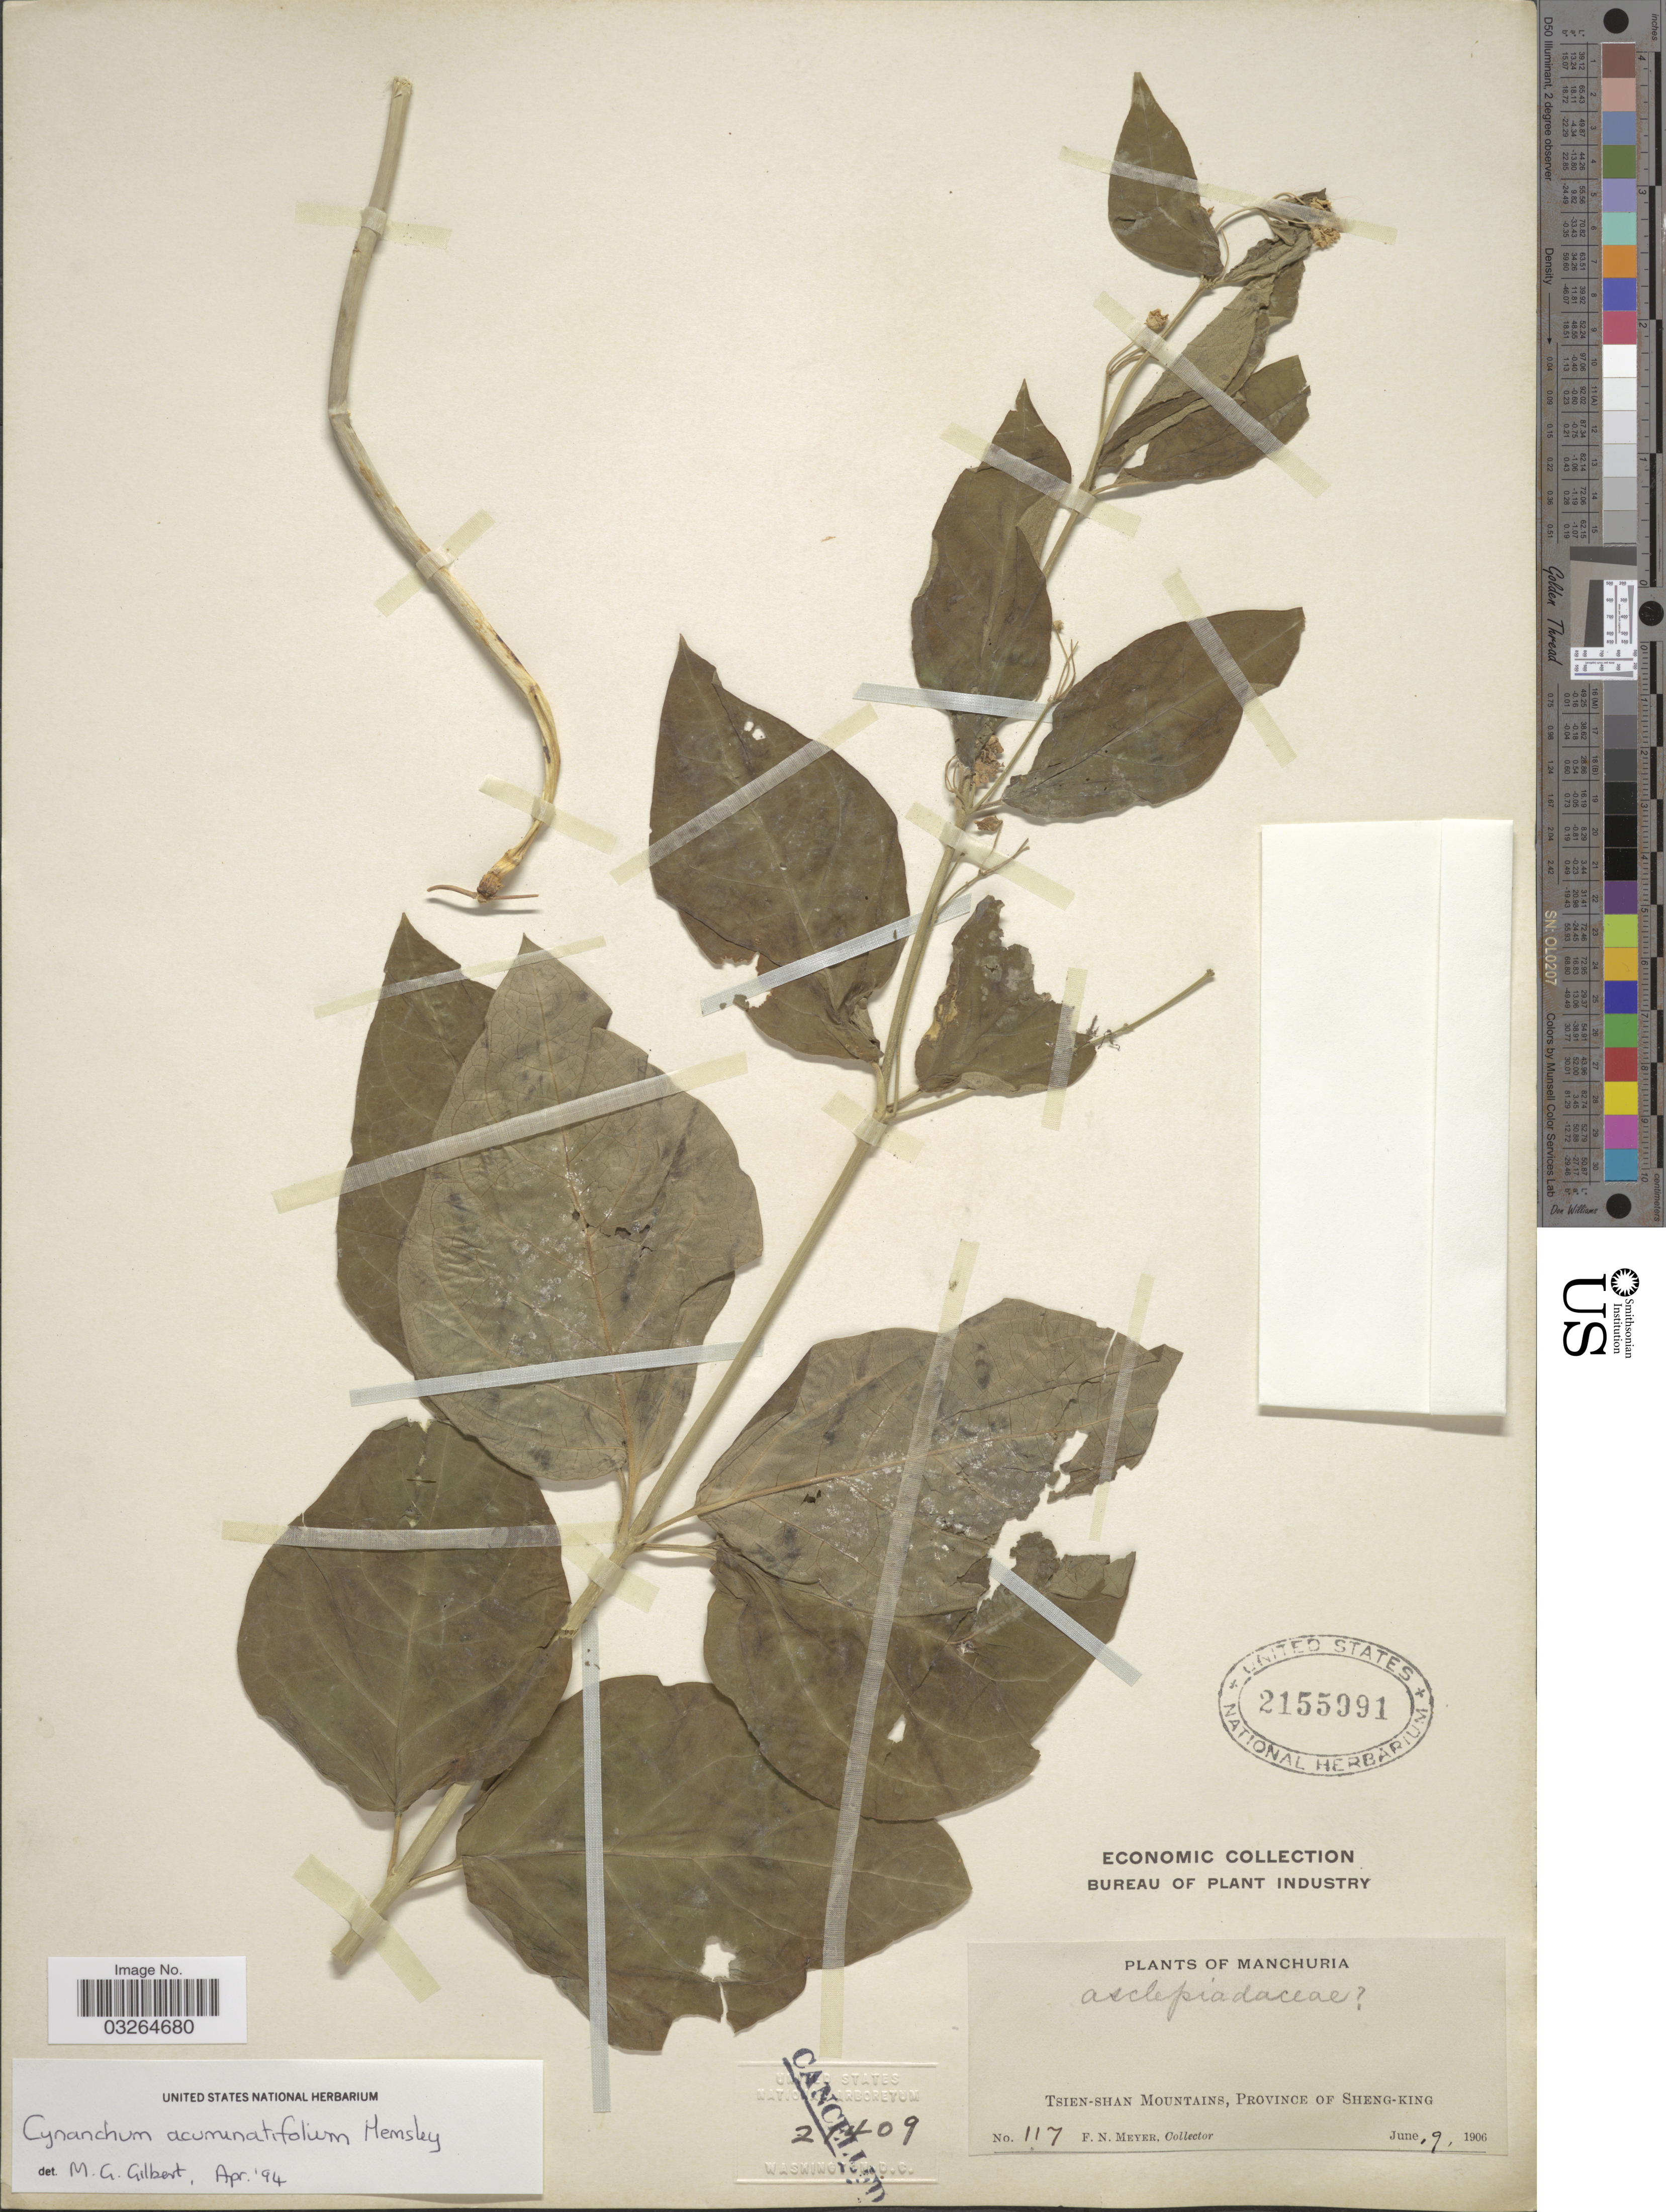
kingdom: Plantae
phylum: Tracheophyta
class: Magnoliopsida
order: Gentianales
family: Apocynaceae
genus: Cynanchum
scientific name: Cynanchum acuminatifolium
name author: (Decne.) Hemsl.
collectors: F. N. Meyer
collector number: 117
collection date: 1906-06-09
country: China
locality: Manchuria. Tsien-Shan Mountains, Province of Sheng-King.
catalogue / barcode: US 2155991